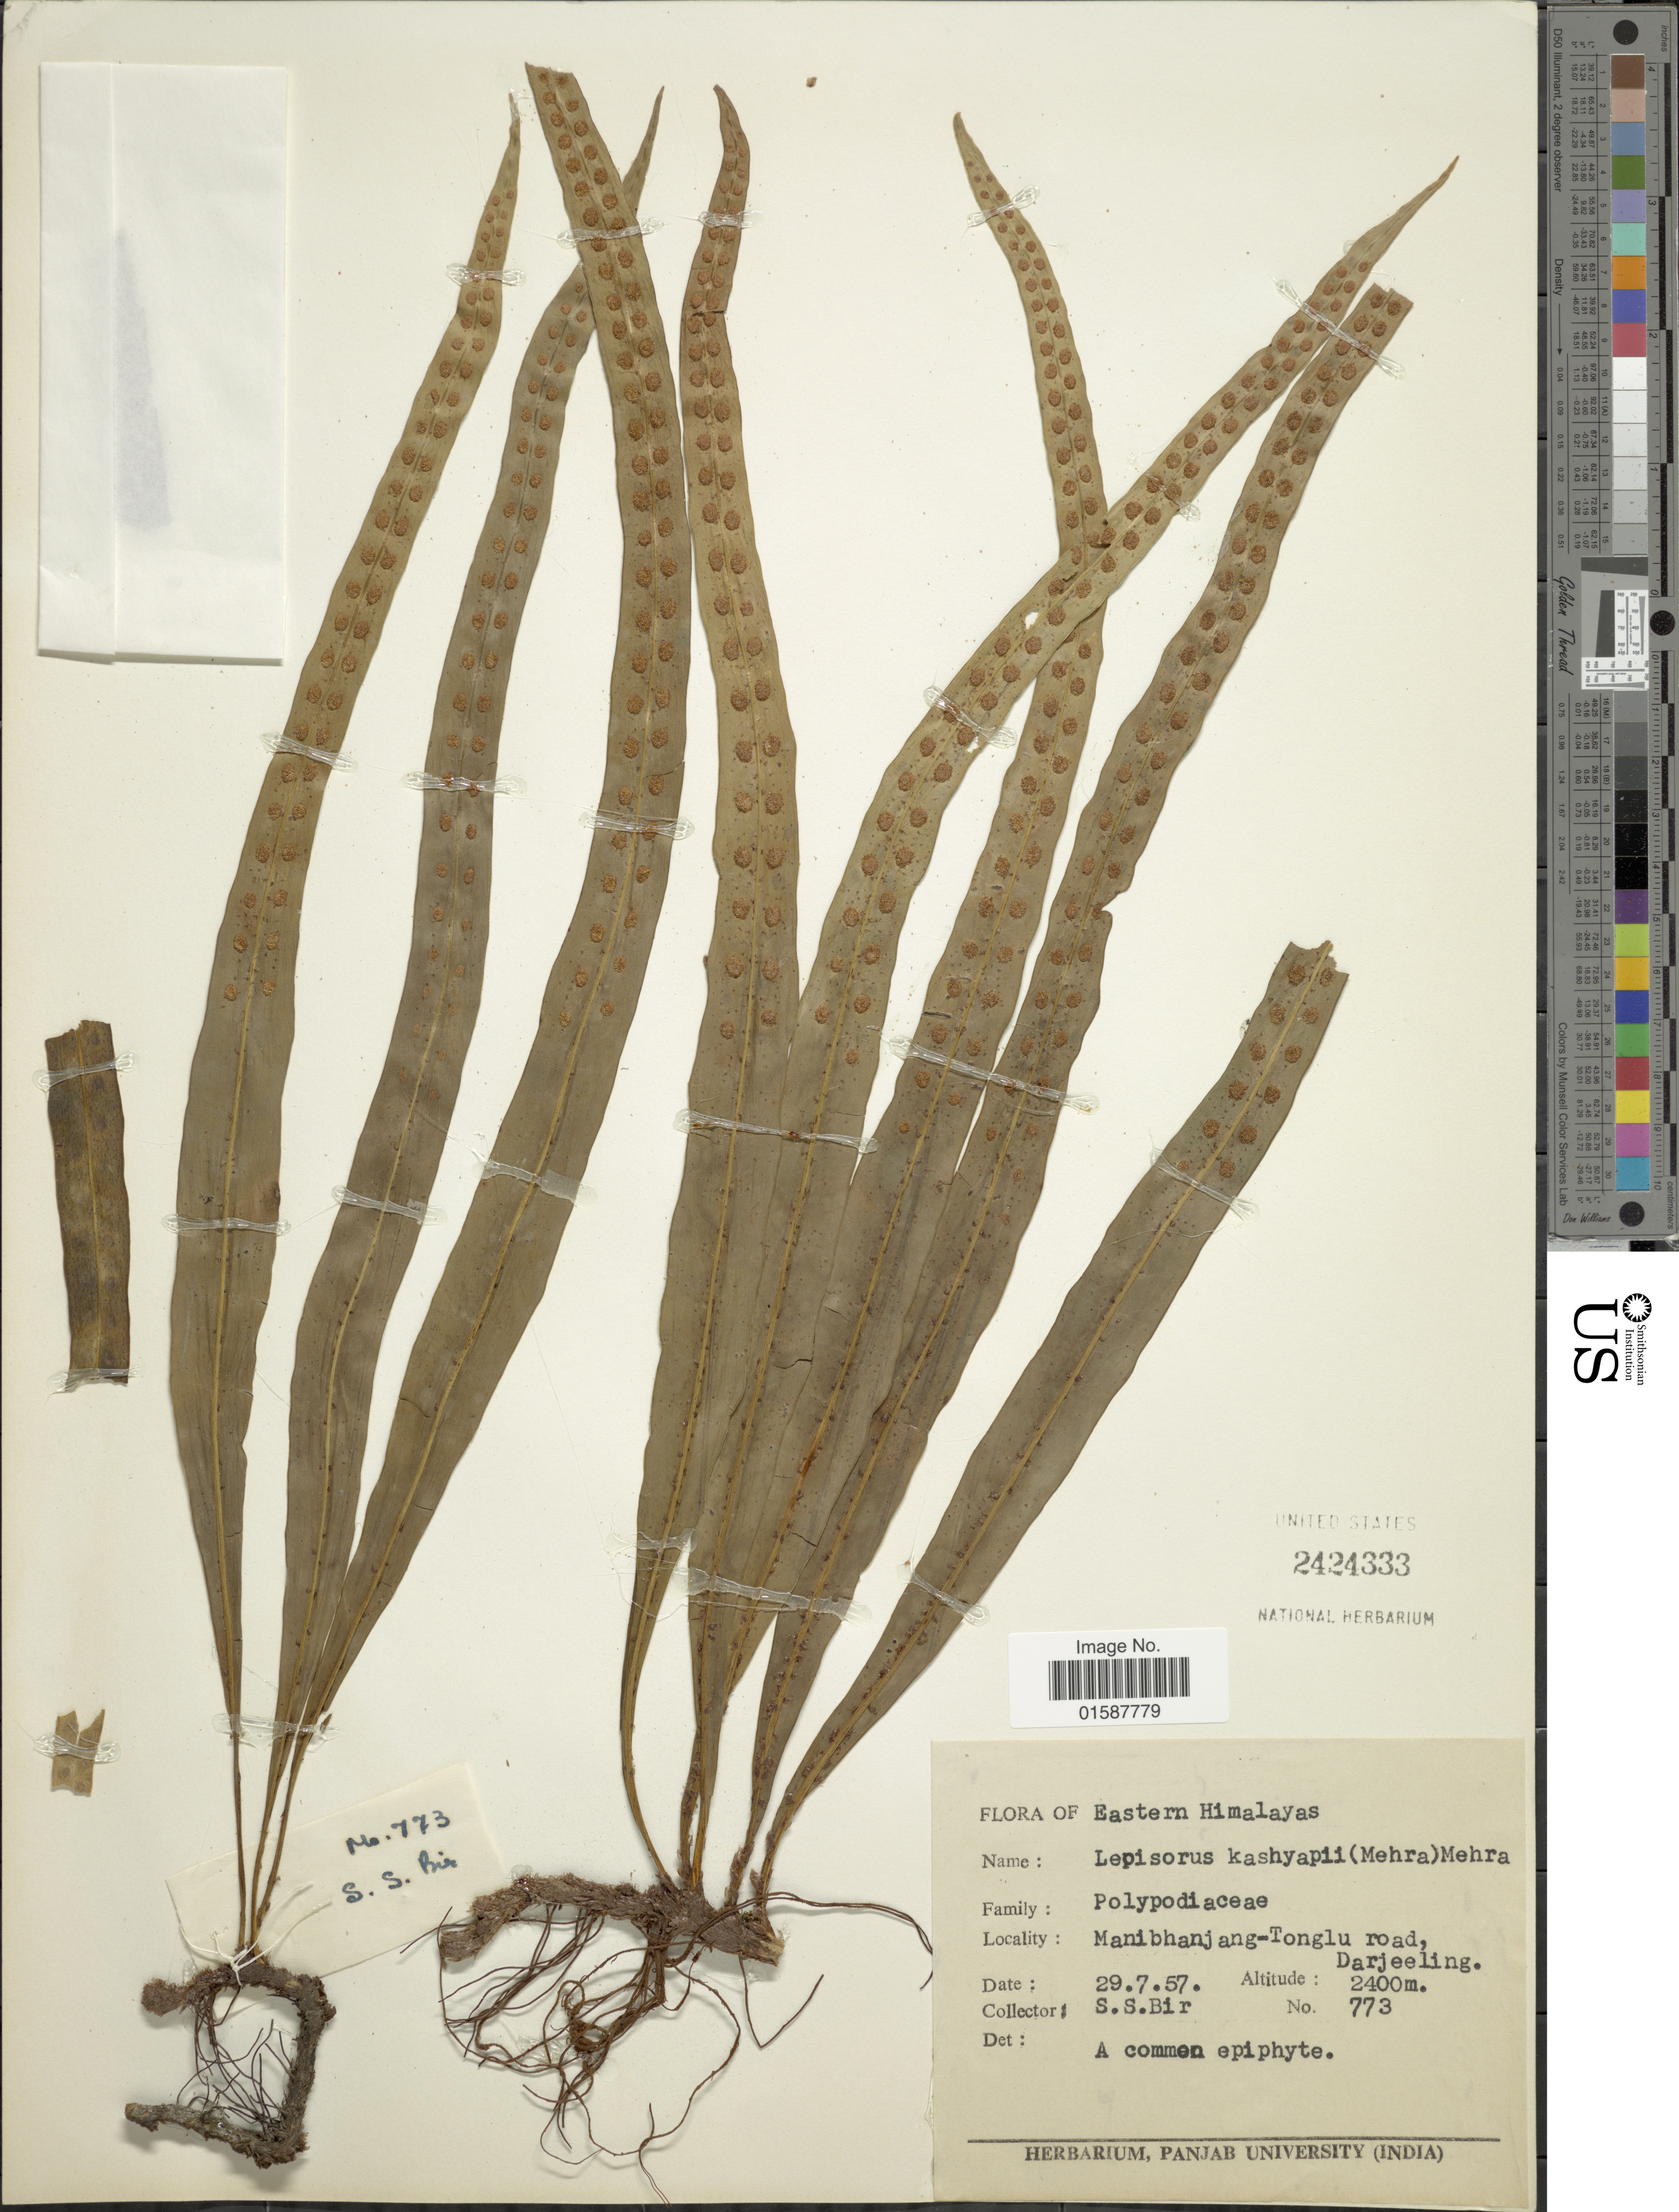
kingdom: Plantae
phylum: Tracheophyta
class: Polypodiopsida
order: Polypodiales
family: Polypodiaceae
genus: Lepisorus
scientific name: Lepisorus kashyapii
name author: (Mehra) Mehra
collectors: S. S. Bir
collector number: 773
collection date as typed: Transcribed d/m/y: 29/7/57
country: India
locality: Eastern Himalayas, Manibhanjang-Tonglu road, Darjeeling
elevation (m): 2400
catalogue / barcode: US 2424333